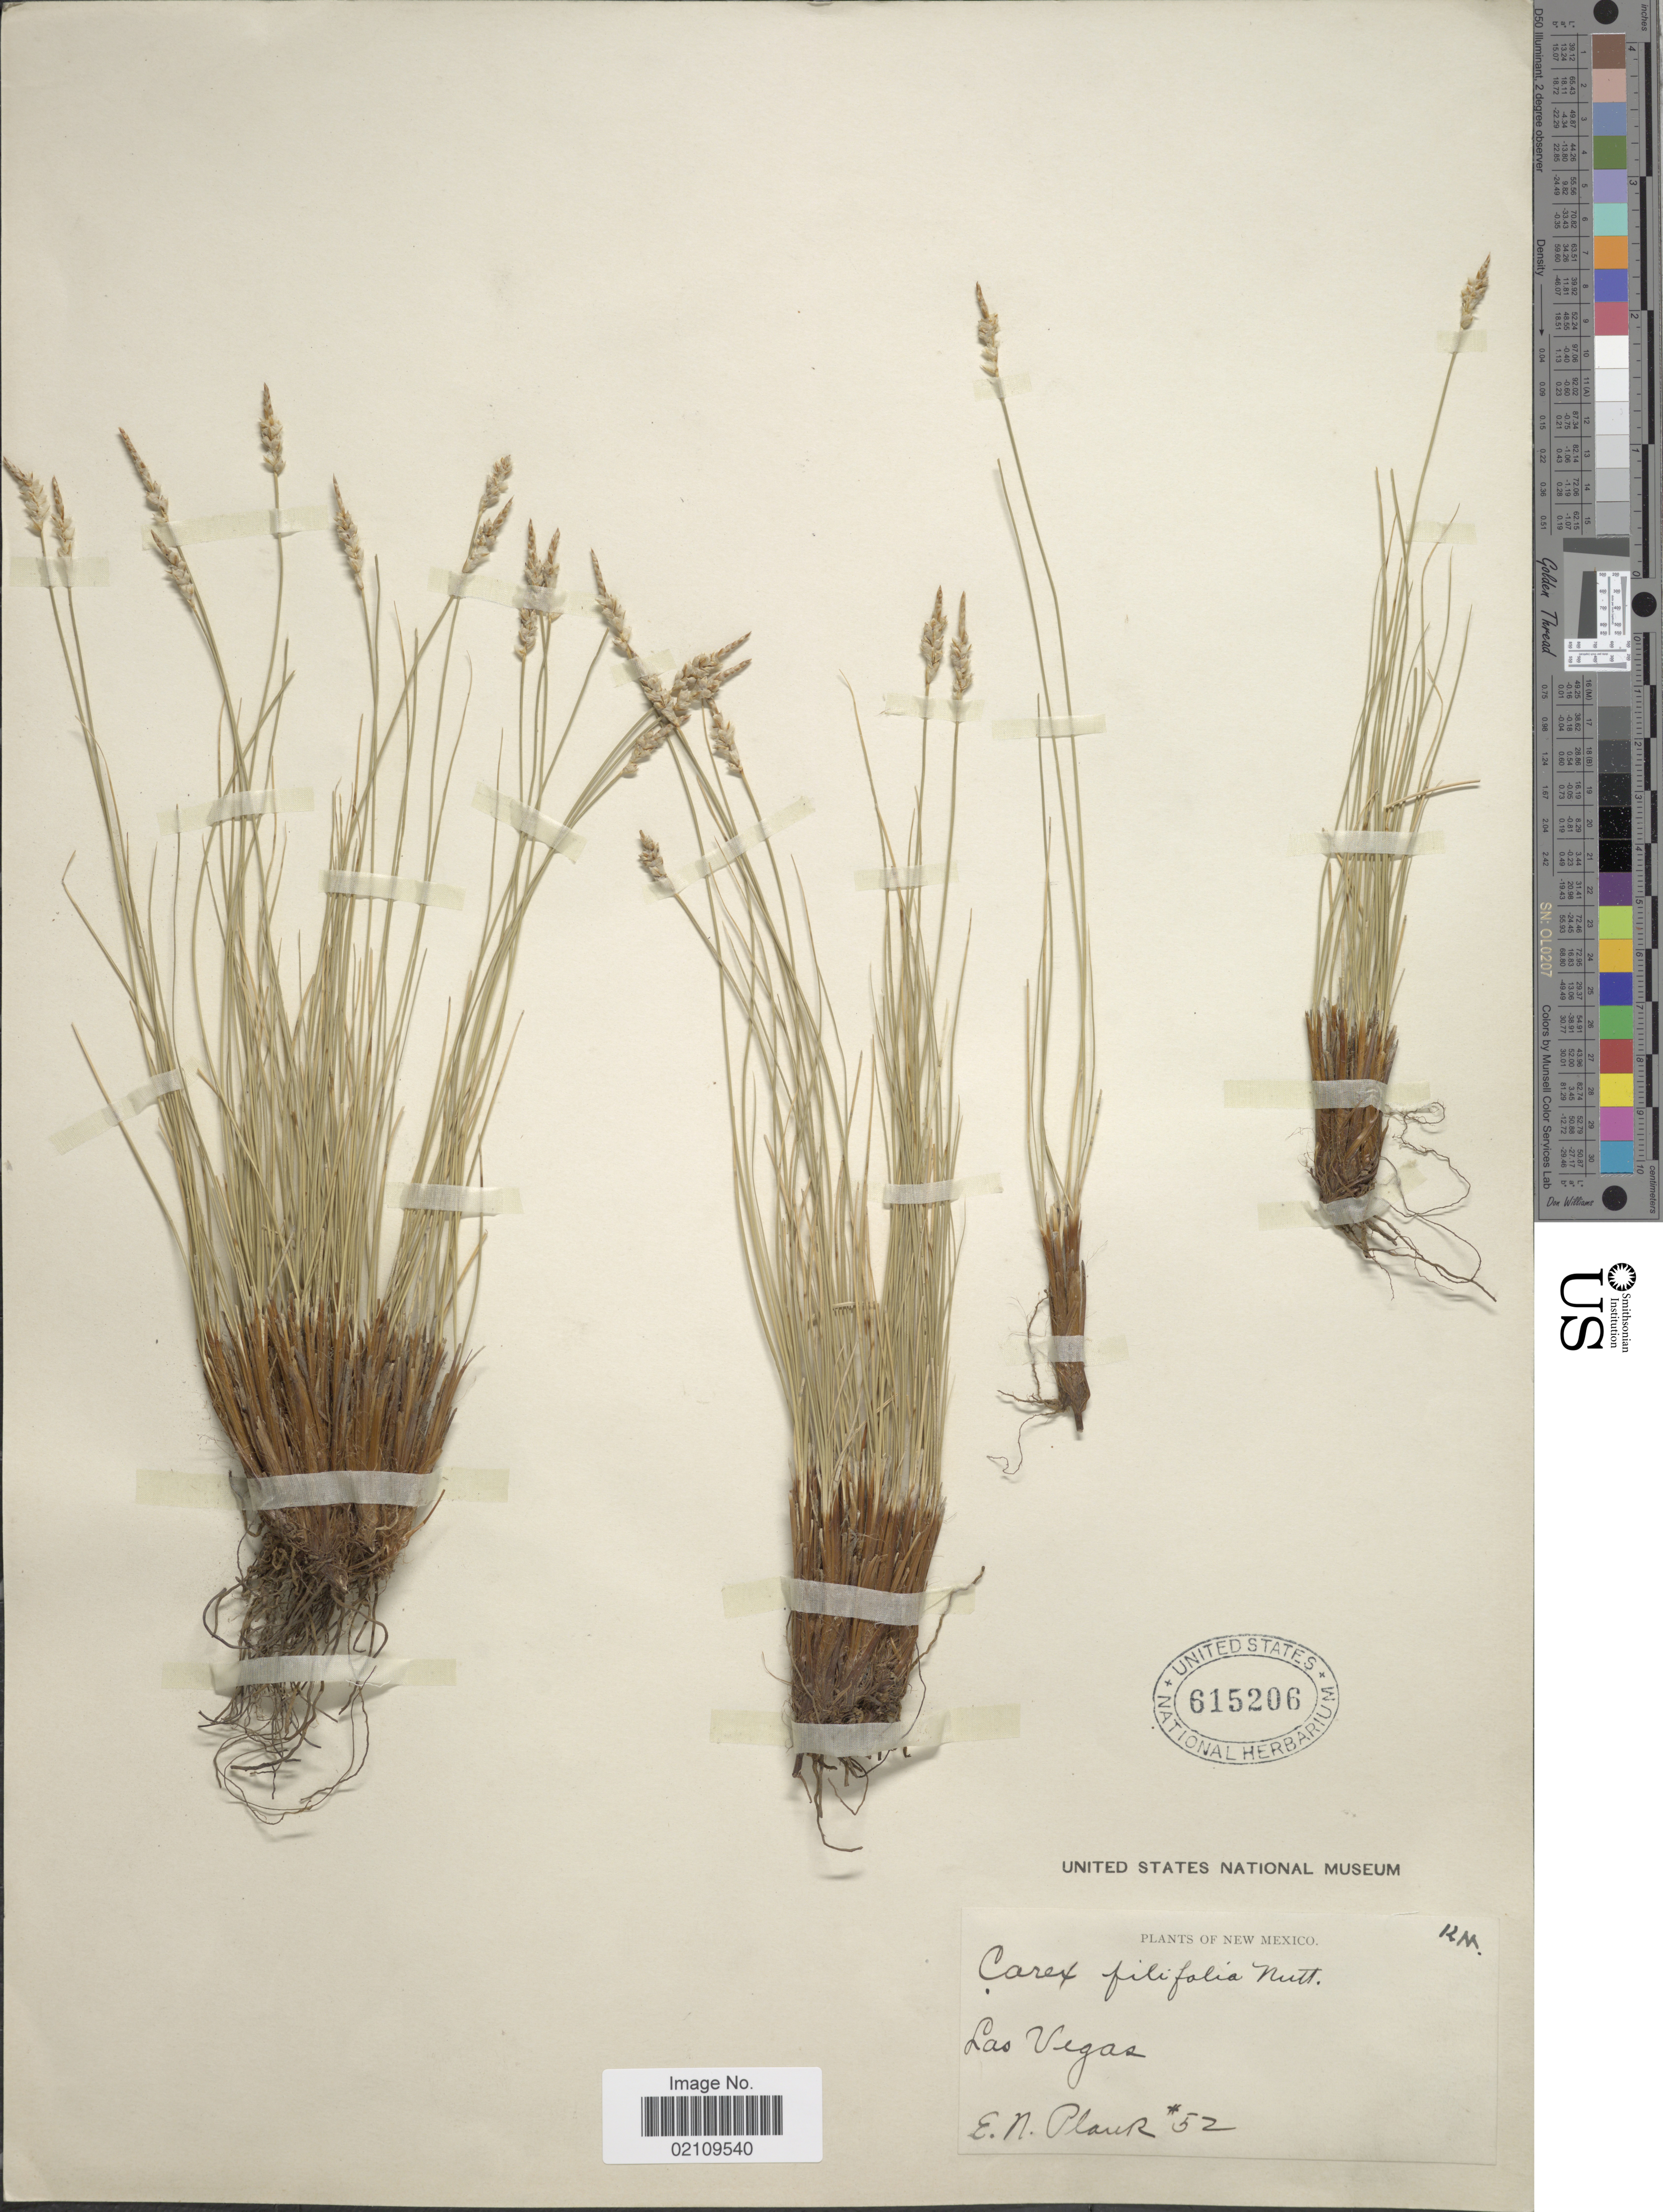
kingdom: Plantae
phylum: Tracheophyta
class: Liliopsida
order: Poales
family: Cyperaceae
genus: Carex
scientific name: Carex filifolia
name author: Nutt.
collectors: E. Plaur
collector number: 52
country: United States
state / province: New Mexico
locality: Las Vegas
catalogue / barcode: US 615206